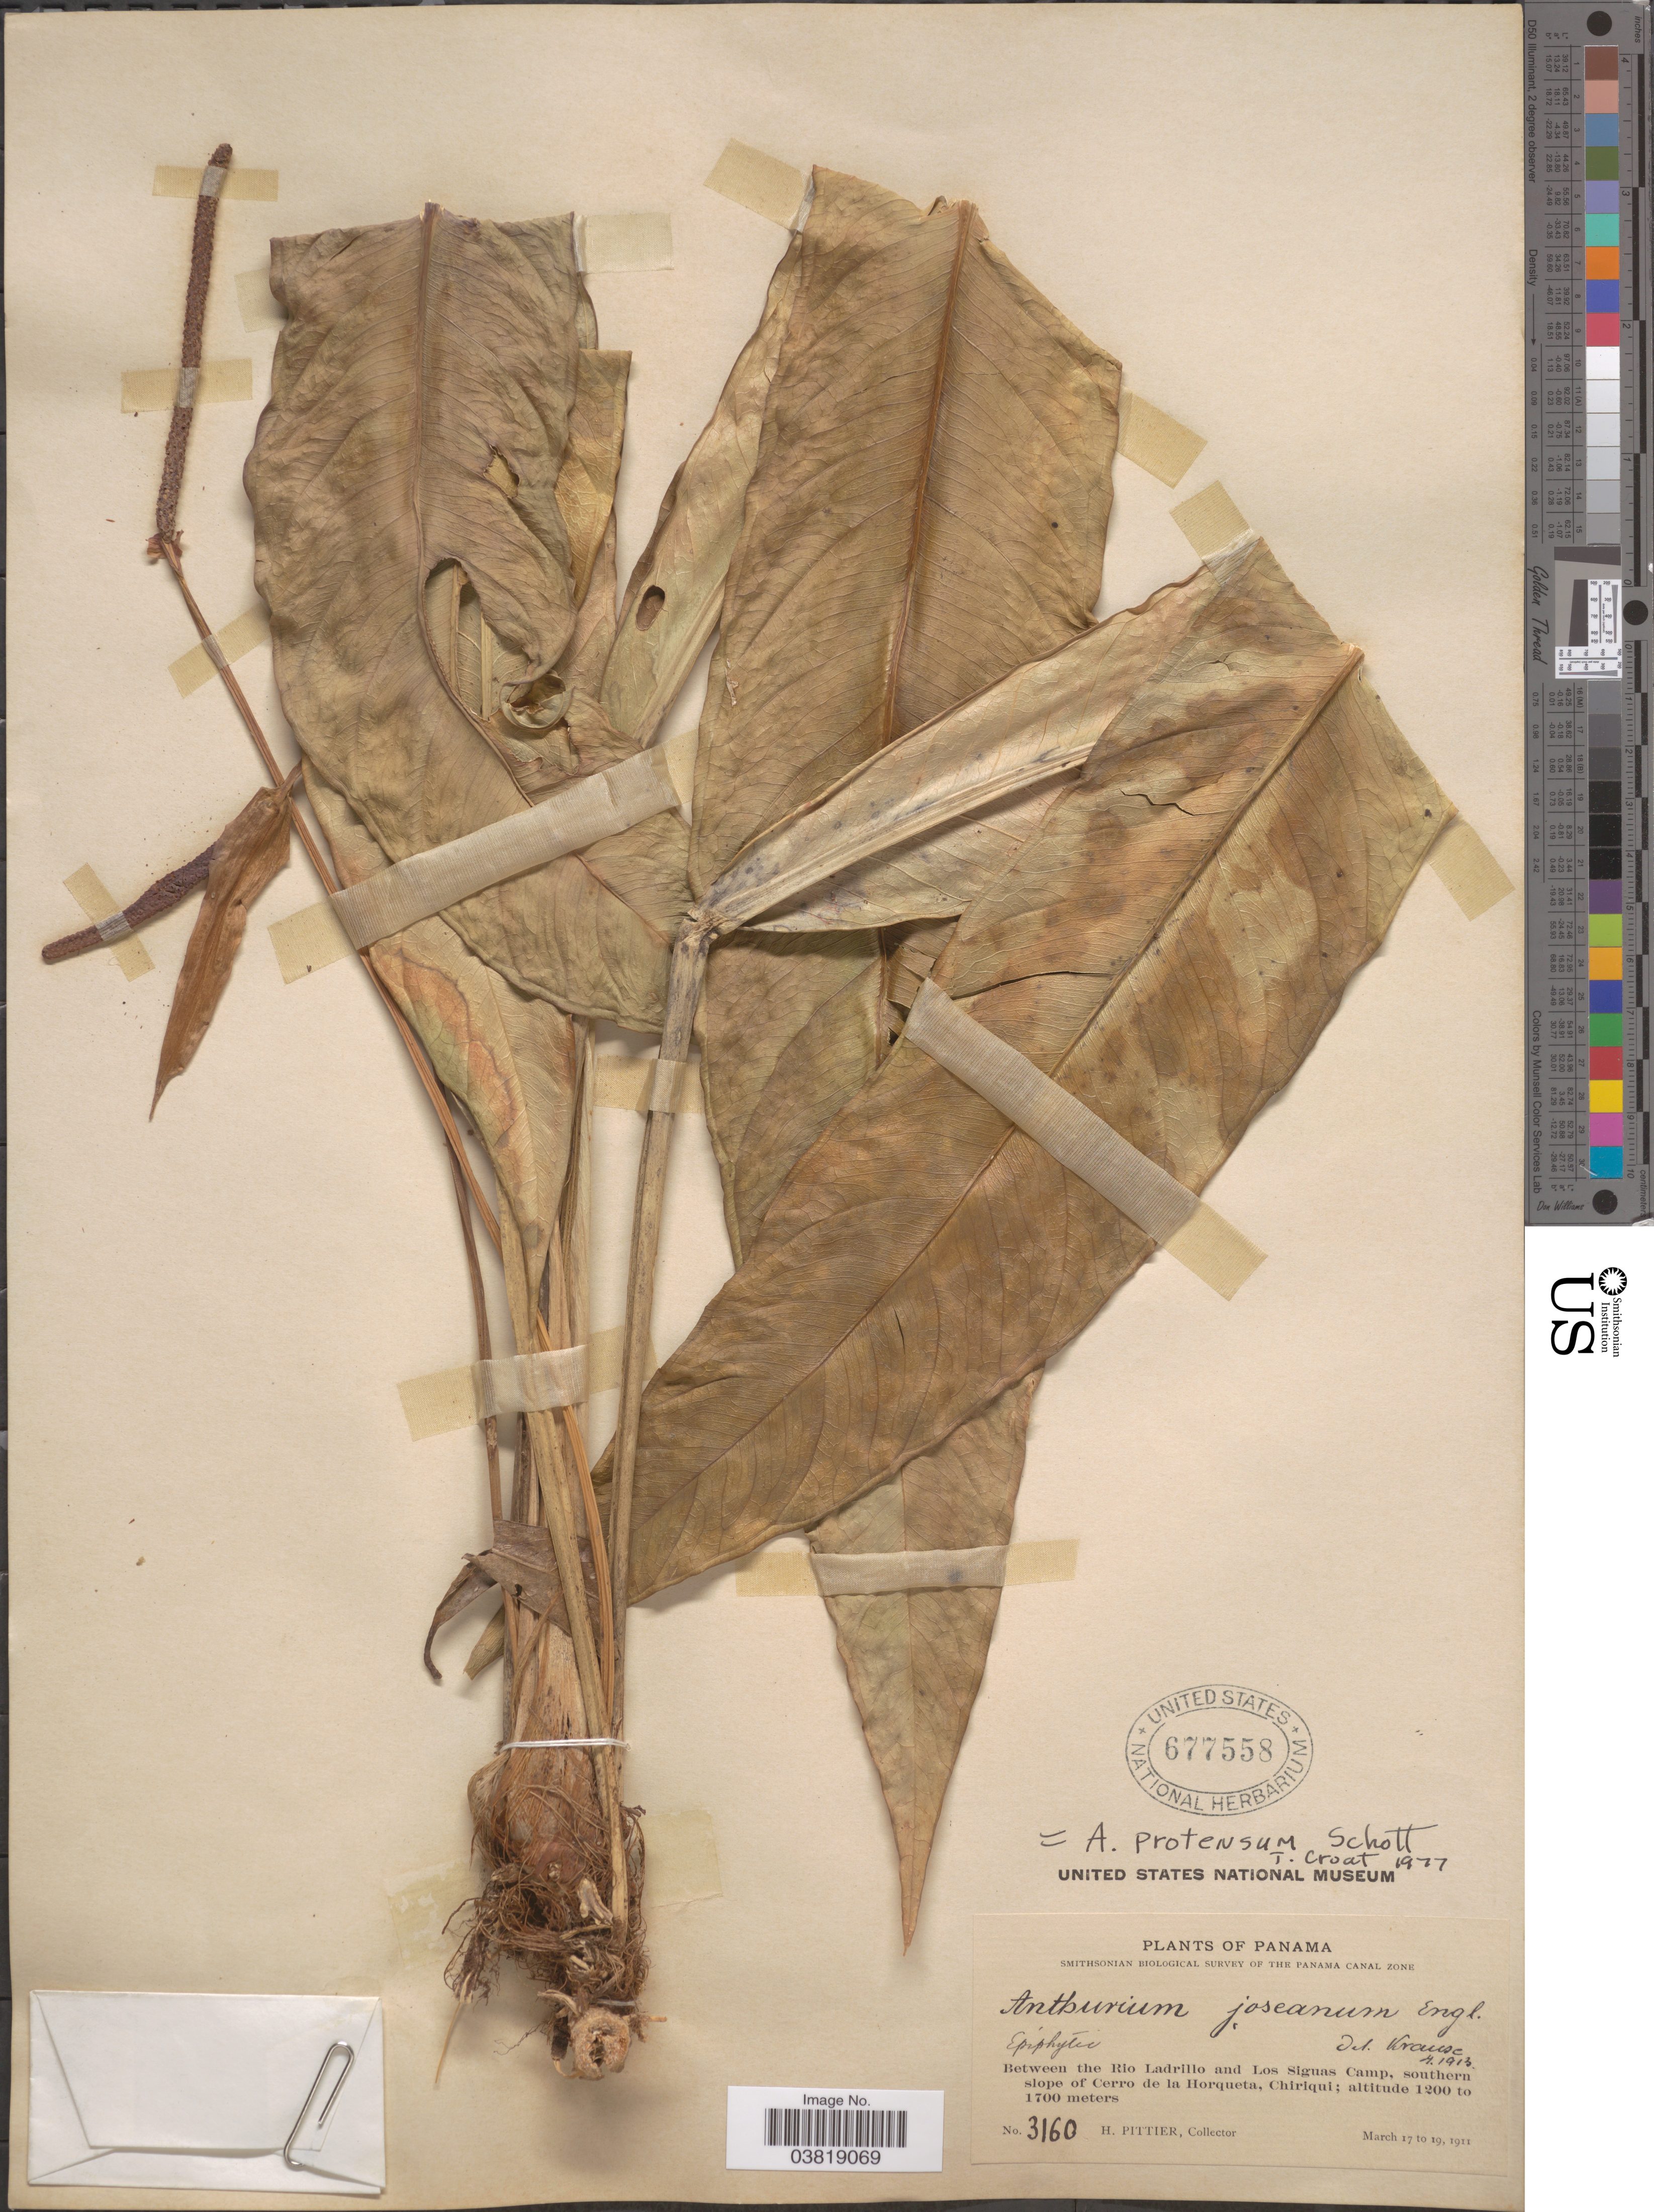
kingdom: Plantae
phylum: Tracheophyta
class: Liliopsida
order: Alismatales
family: Araceae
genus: Anthurium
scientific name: Anthurium protensum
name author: Schott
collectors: H. F. Pittier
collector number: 3160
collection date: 1911-03-17/1911-03-19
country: Panama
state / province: Chiriqui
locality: Between the Rio Ladrillo and Los Siguas Camp, southern slope of Cerro de la Horqueta.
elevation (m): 1200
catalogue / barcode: US 677558